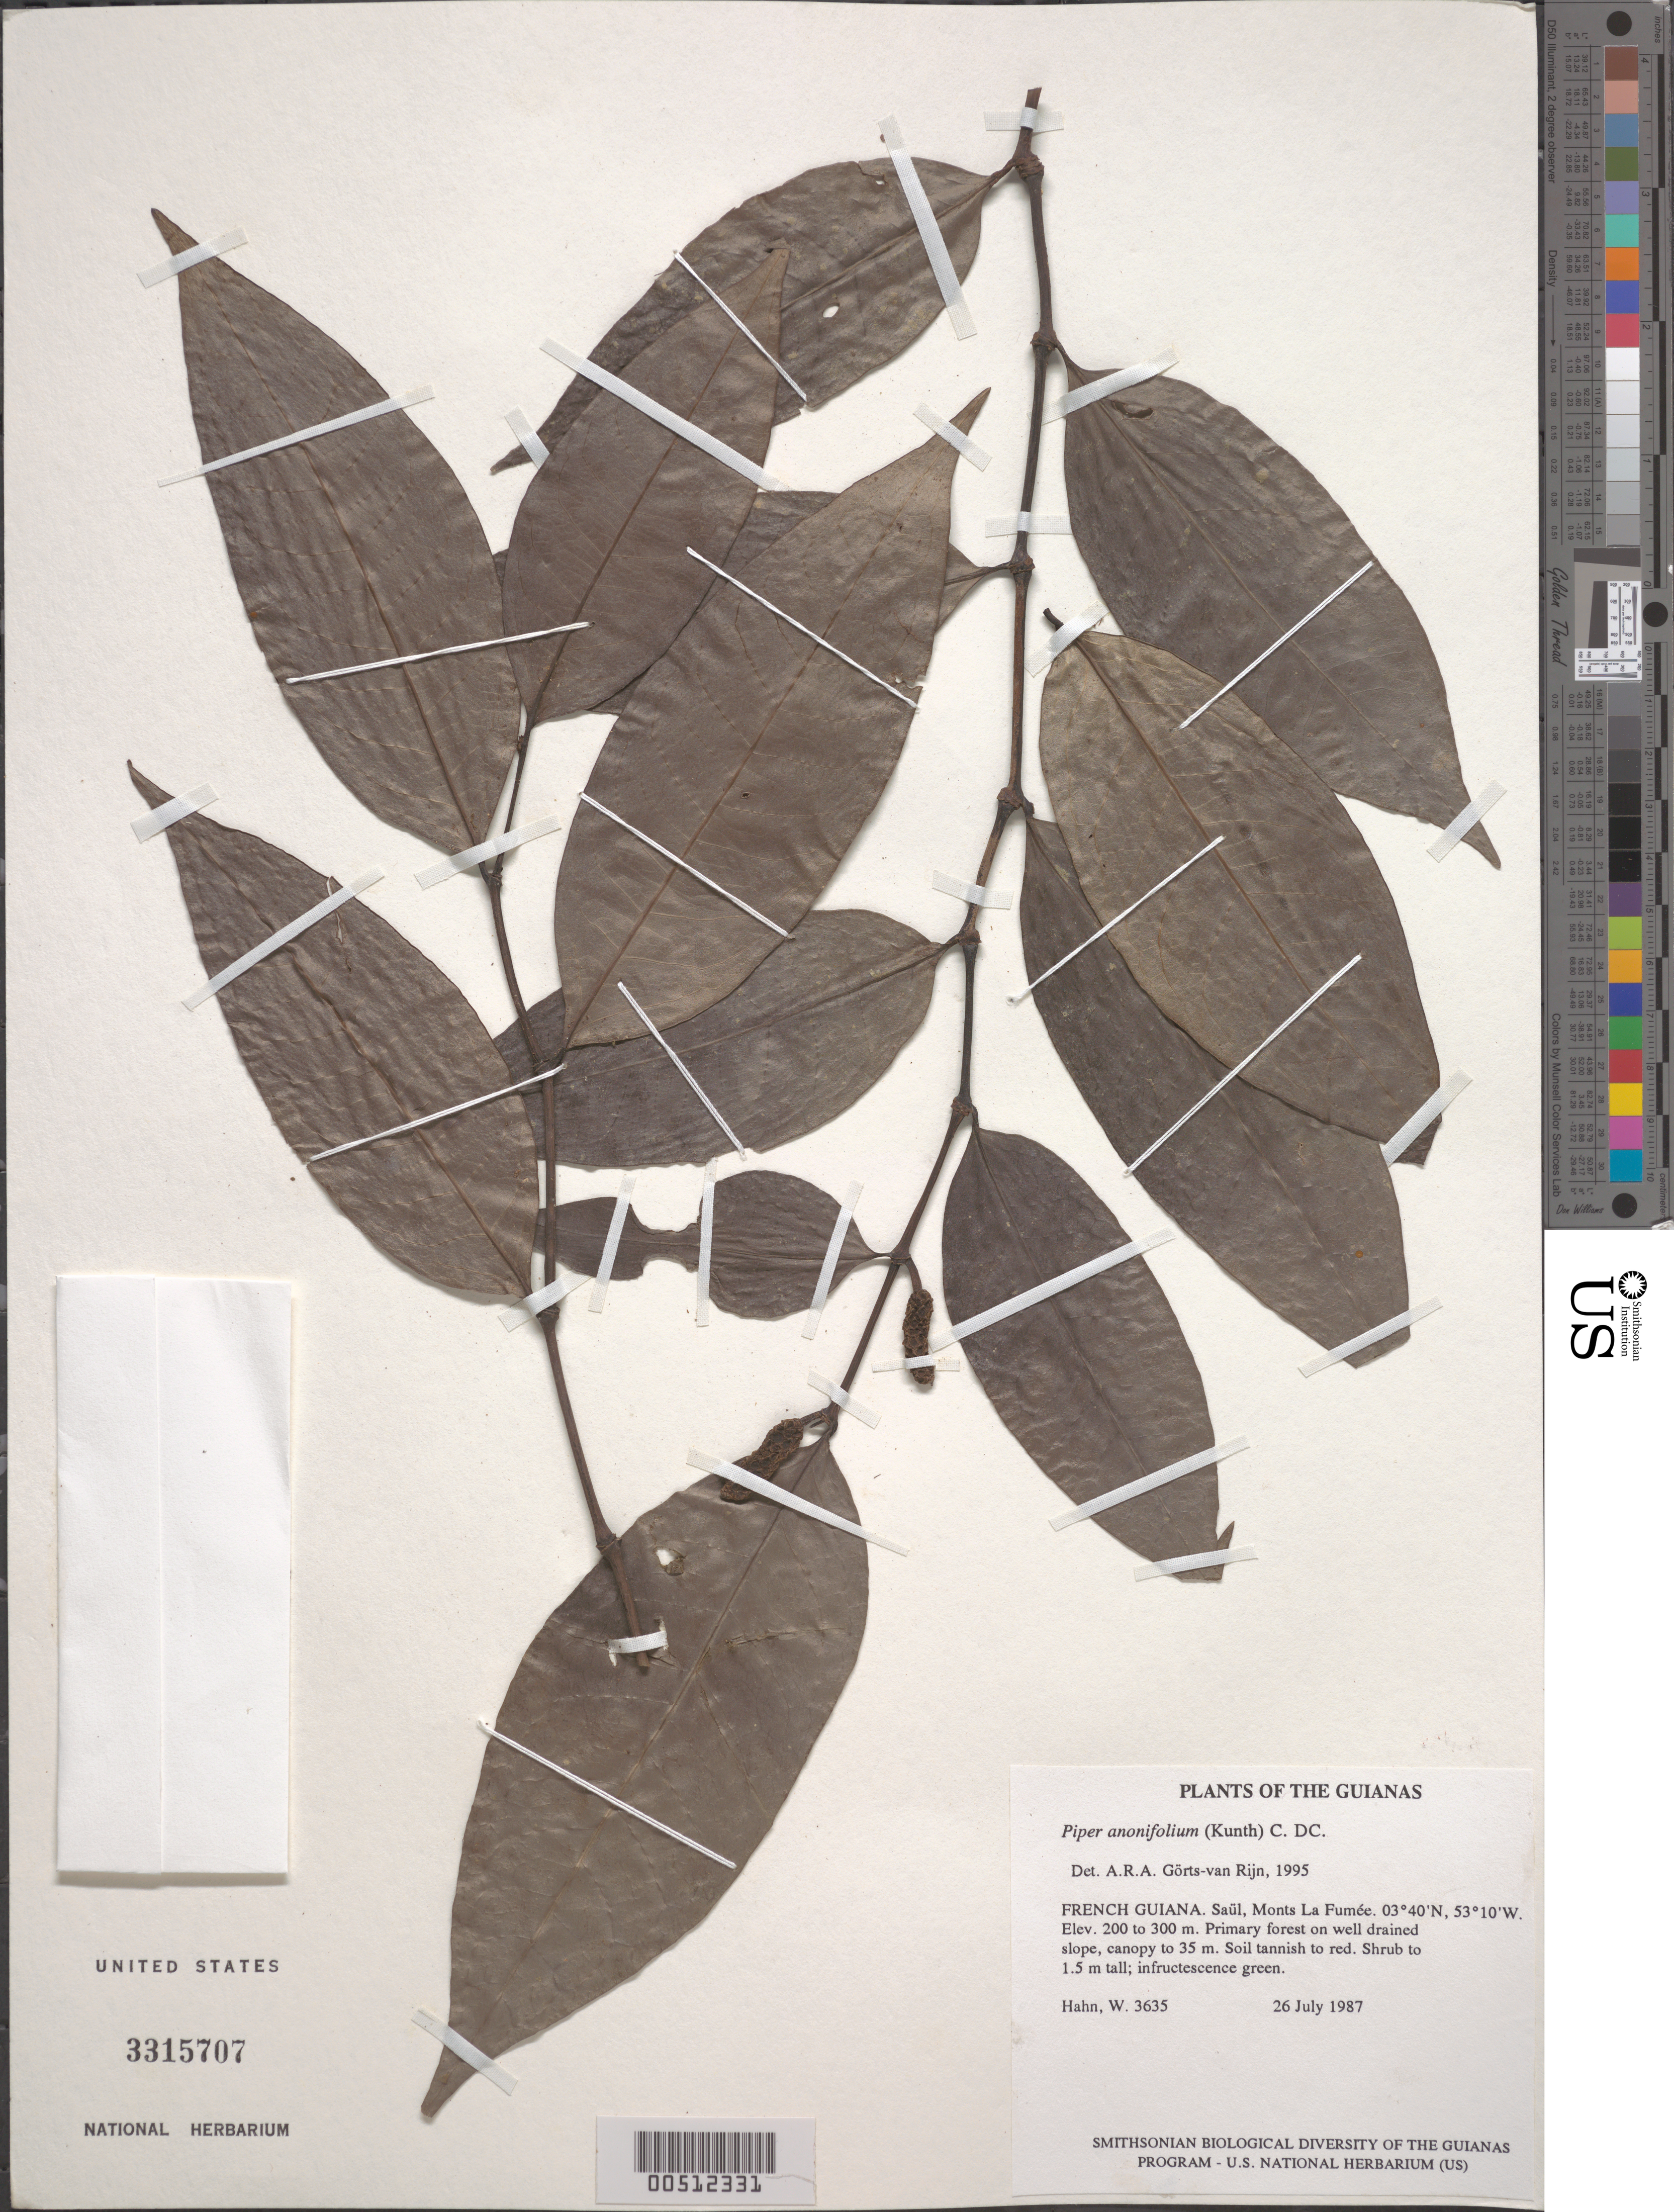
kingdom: Plantae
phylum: Tracheophyta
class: Magnoliopsida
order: Piperales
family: Piperaceae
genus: Piper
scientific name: Piper anonifolium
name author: (Kunth) C. DC.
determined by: Görts-van Rijn, A. R. A.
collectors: W. Hahn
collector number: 3635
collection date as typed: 26 July 1987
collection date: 1987-07-26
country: French Guiana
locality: Saül, Monts La Fumée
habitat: Primary forest on well drained slope, canopy to 35 m. Soil tannish to red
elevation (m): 200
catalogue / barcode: US 3315707